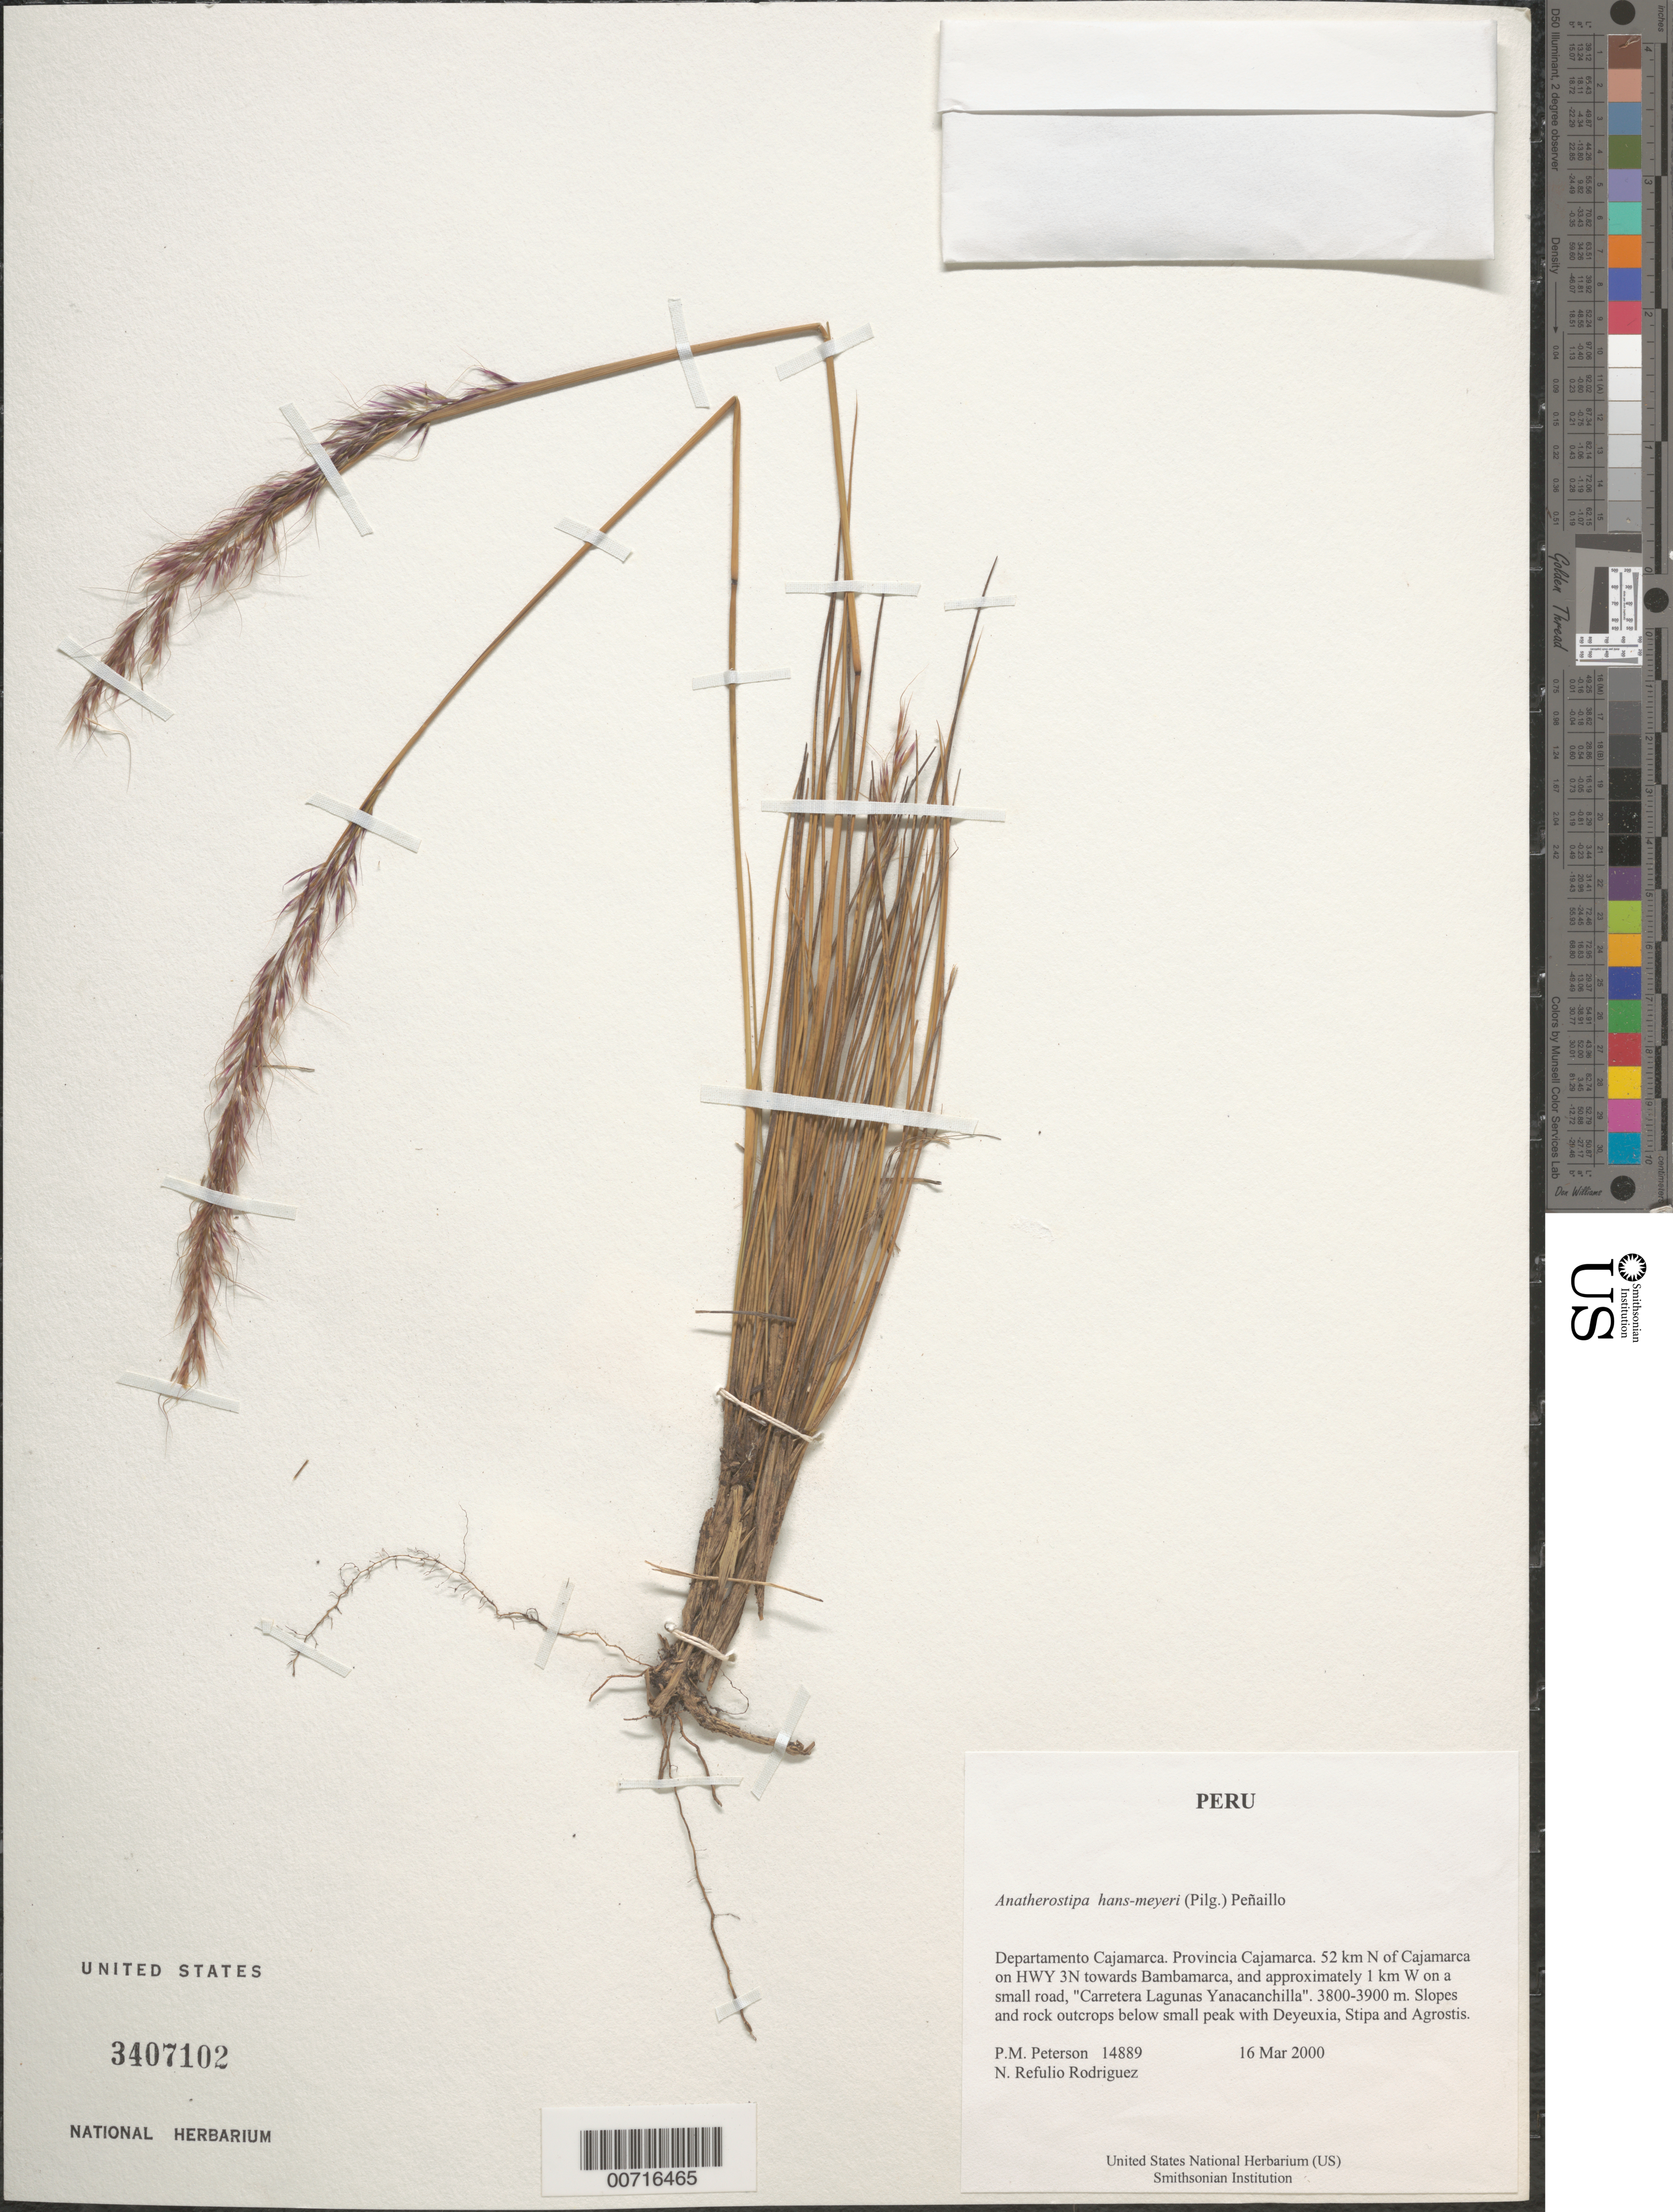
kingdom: Plantae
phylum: Tracheophyta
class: Liliopsida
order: Poales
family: Poaceae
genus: Anatherostipa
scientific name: Anatherostipa hans-meyeri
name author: (Pilg.) Peñailillo B.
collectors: P. M. Peterson & N. Refulio-Rodríguez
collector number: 14889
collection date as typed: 16 Mar 2000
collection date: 2000-03-16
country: Peru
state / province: Cajamarca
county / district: Cajamarca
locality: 52 km N of Cajamarca on HWY 3N towards Bambamarca, and approximately 1 km W on a small road, "Carretera Lagunas Yanacanchilla".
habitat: Slopes and rock outcrops below small peak with Deyeuxia, Stipa and Agrostis.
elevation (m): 3800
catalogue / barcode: US 3407102